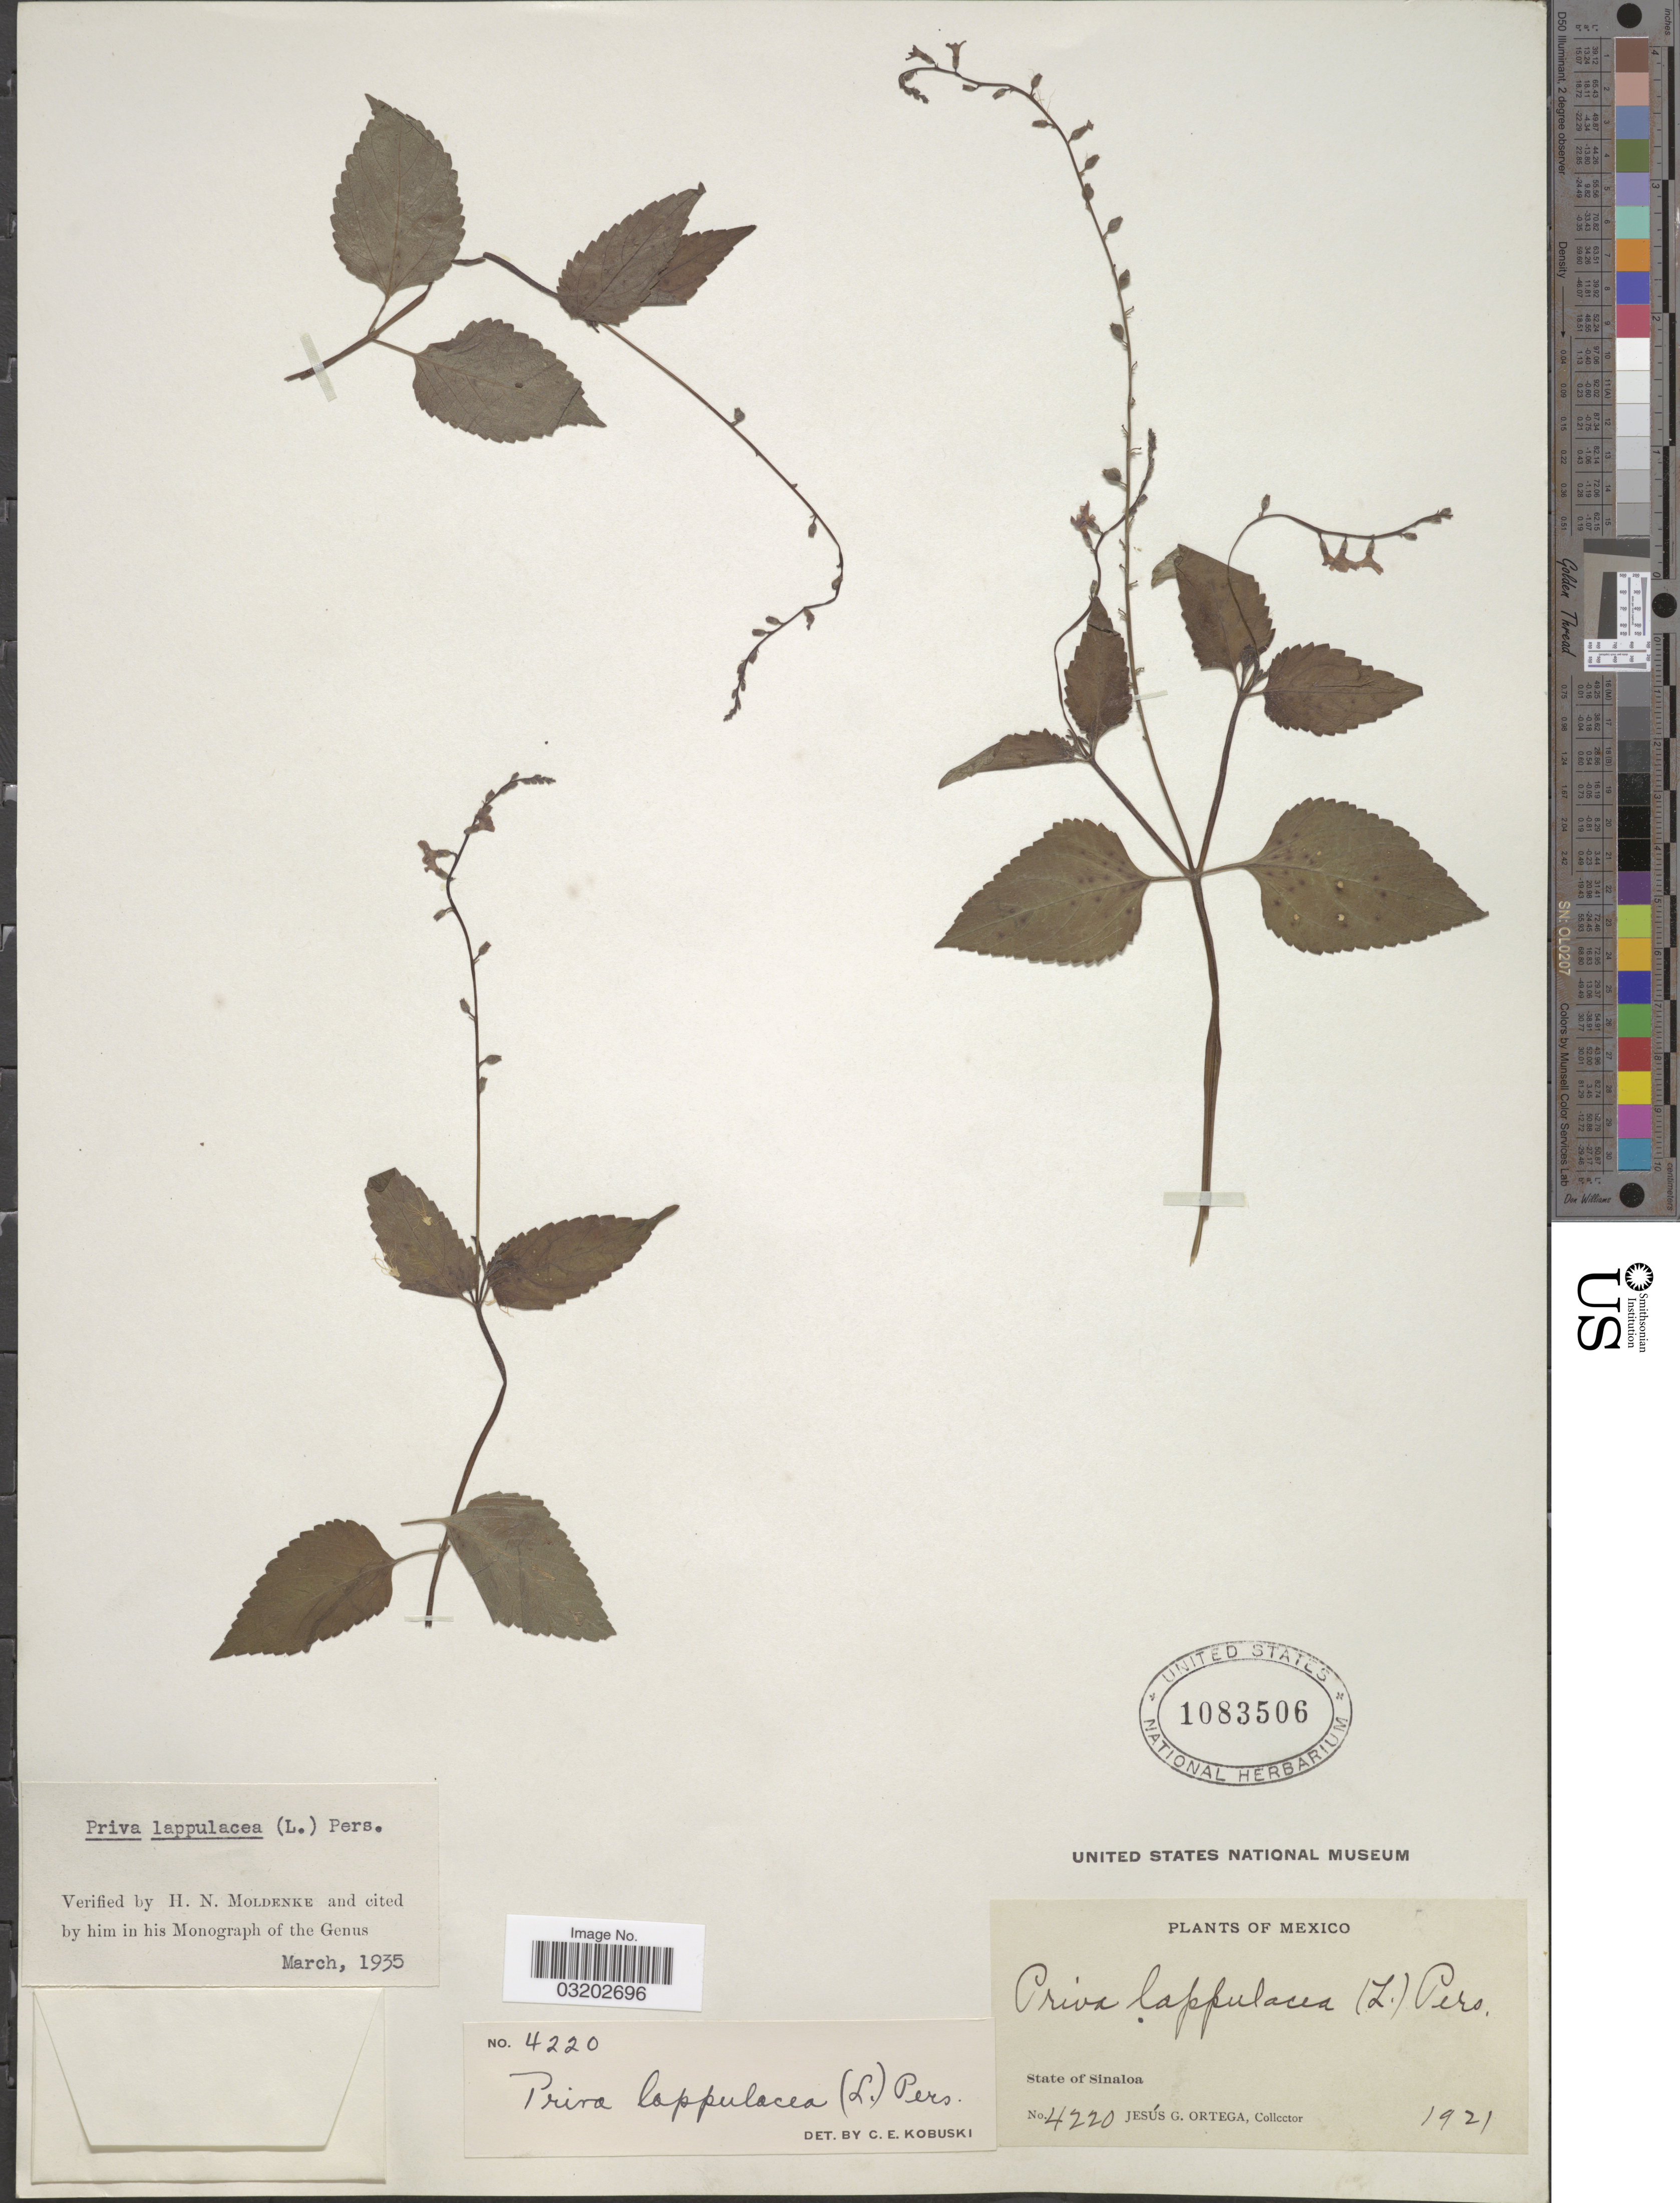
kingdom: Plantae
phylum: Tracheophyta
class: Magnoliopsida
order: Lamiales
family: Verbenaceae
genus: Priva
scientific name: Priva lappulacea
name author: (L.) Pers.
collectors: J. Ortega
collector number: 4220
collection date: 1921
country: Mexico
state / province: Sinaloa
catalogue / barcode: US 1083506